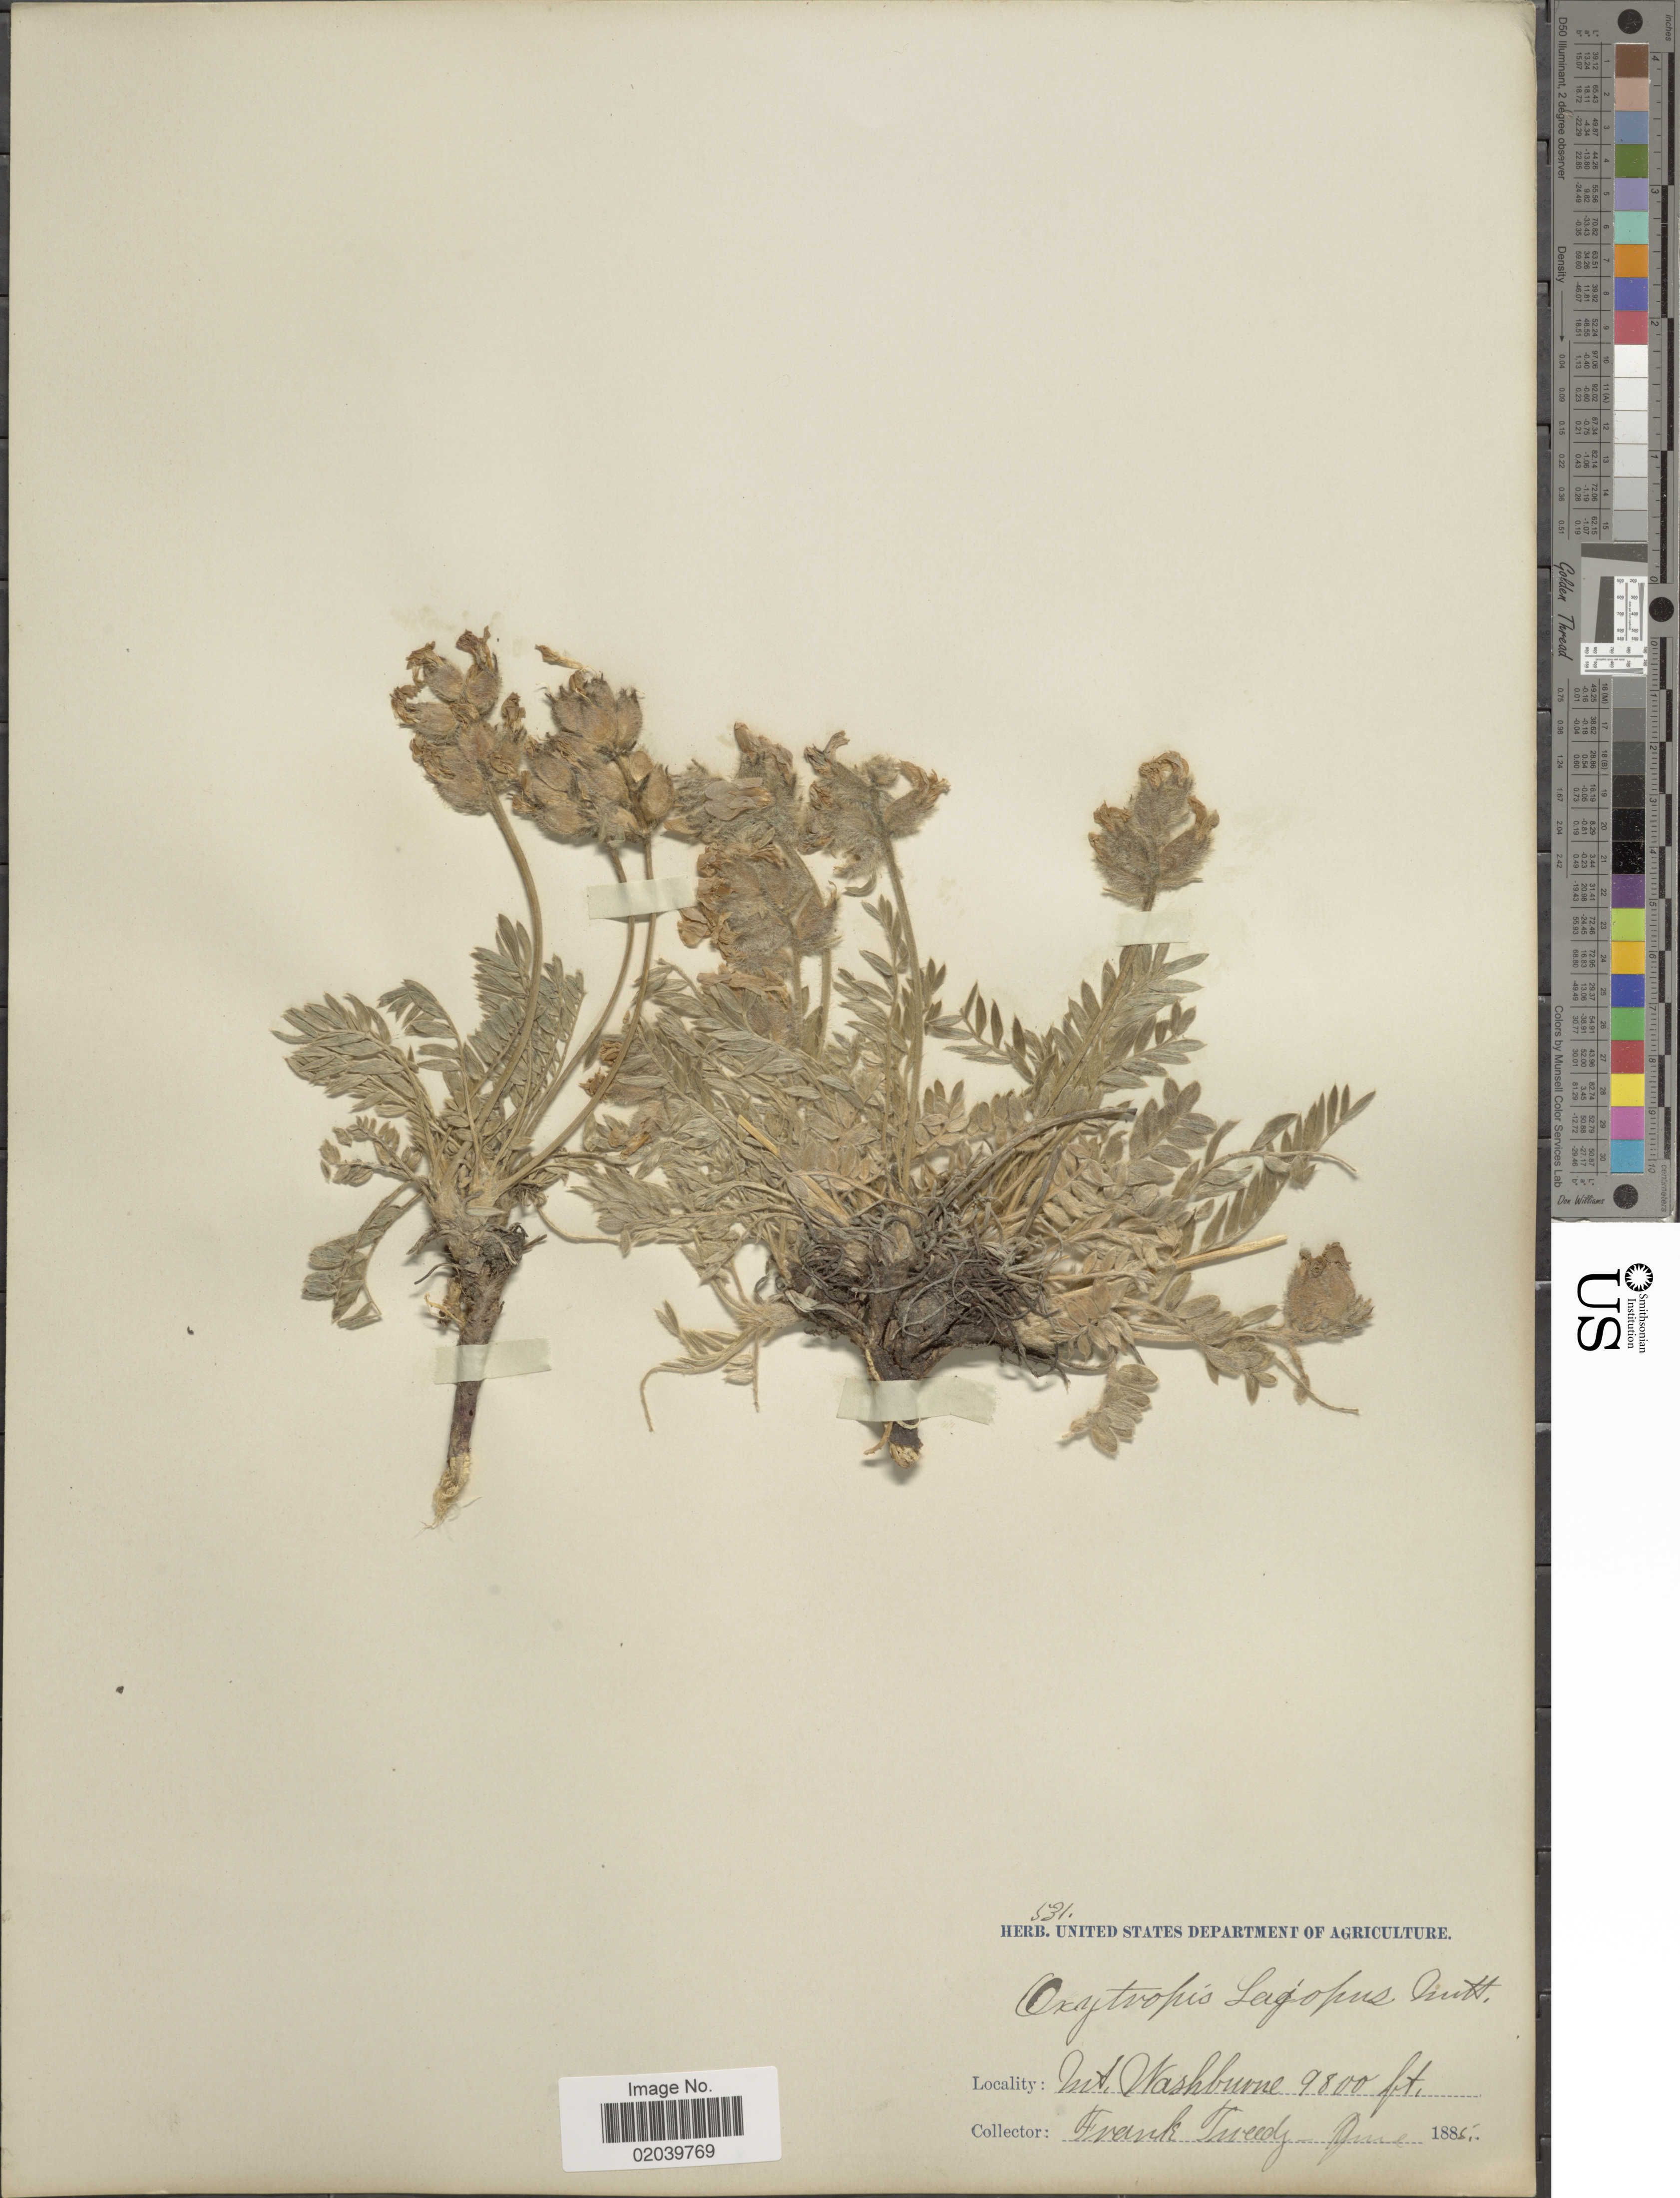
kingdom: Plantae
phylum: Tracheophyta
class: Magnoliopsida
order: Fabales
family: Fabaceae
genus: Oxytropis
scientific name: Oxytropis lagopus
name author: Nutt.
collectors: F. Tweedy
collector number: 531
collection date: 1885-06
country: United States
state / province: Wyoming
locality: Mt. Washburn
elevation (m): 2987